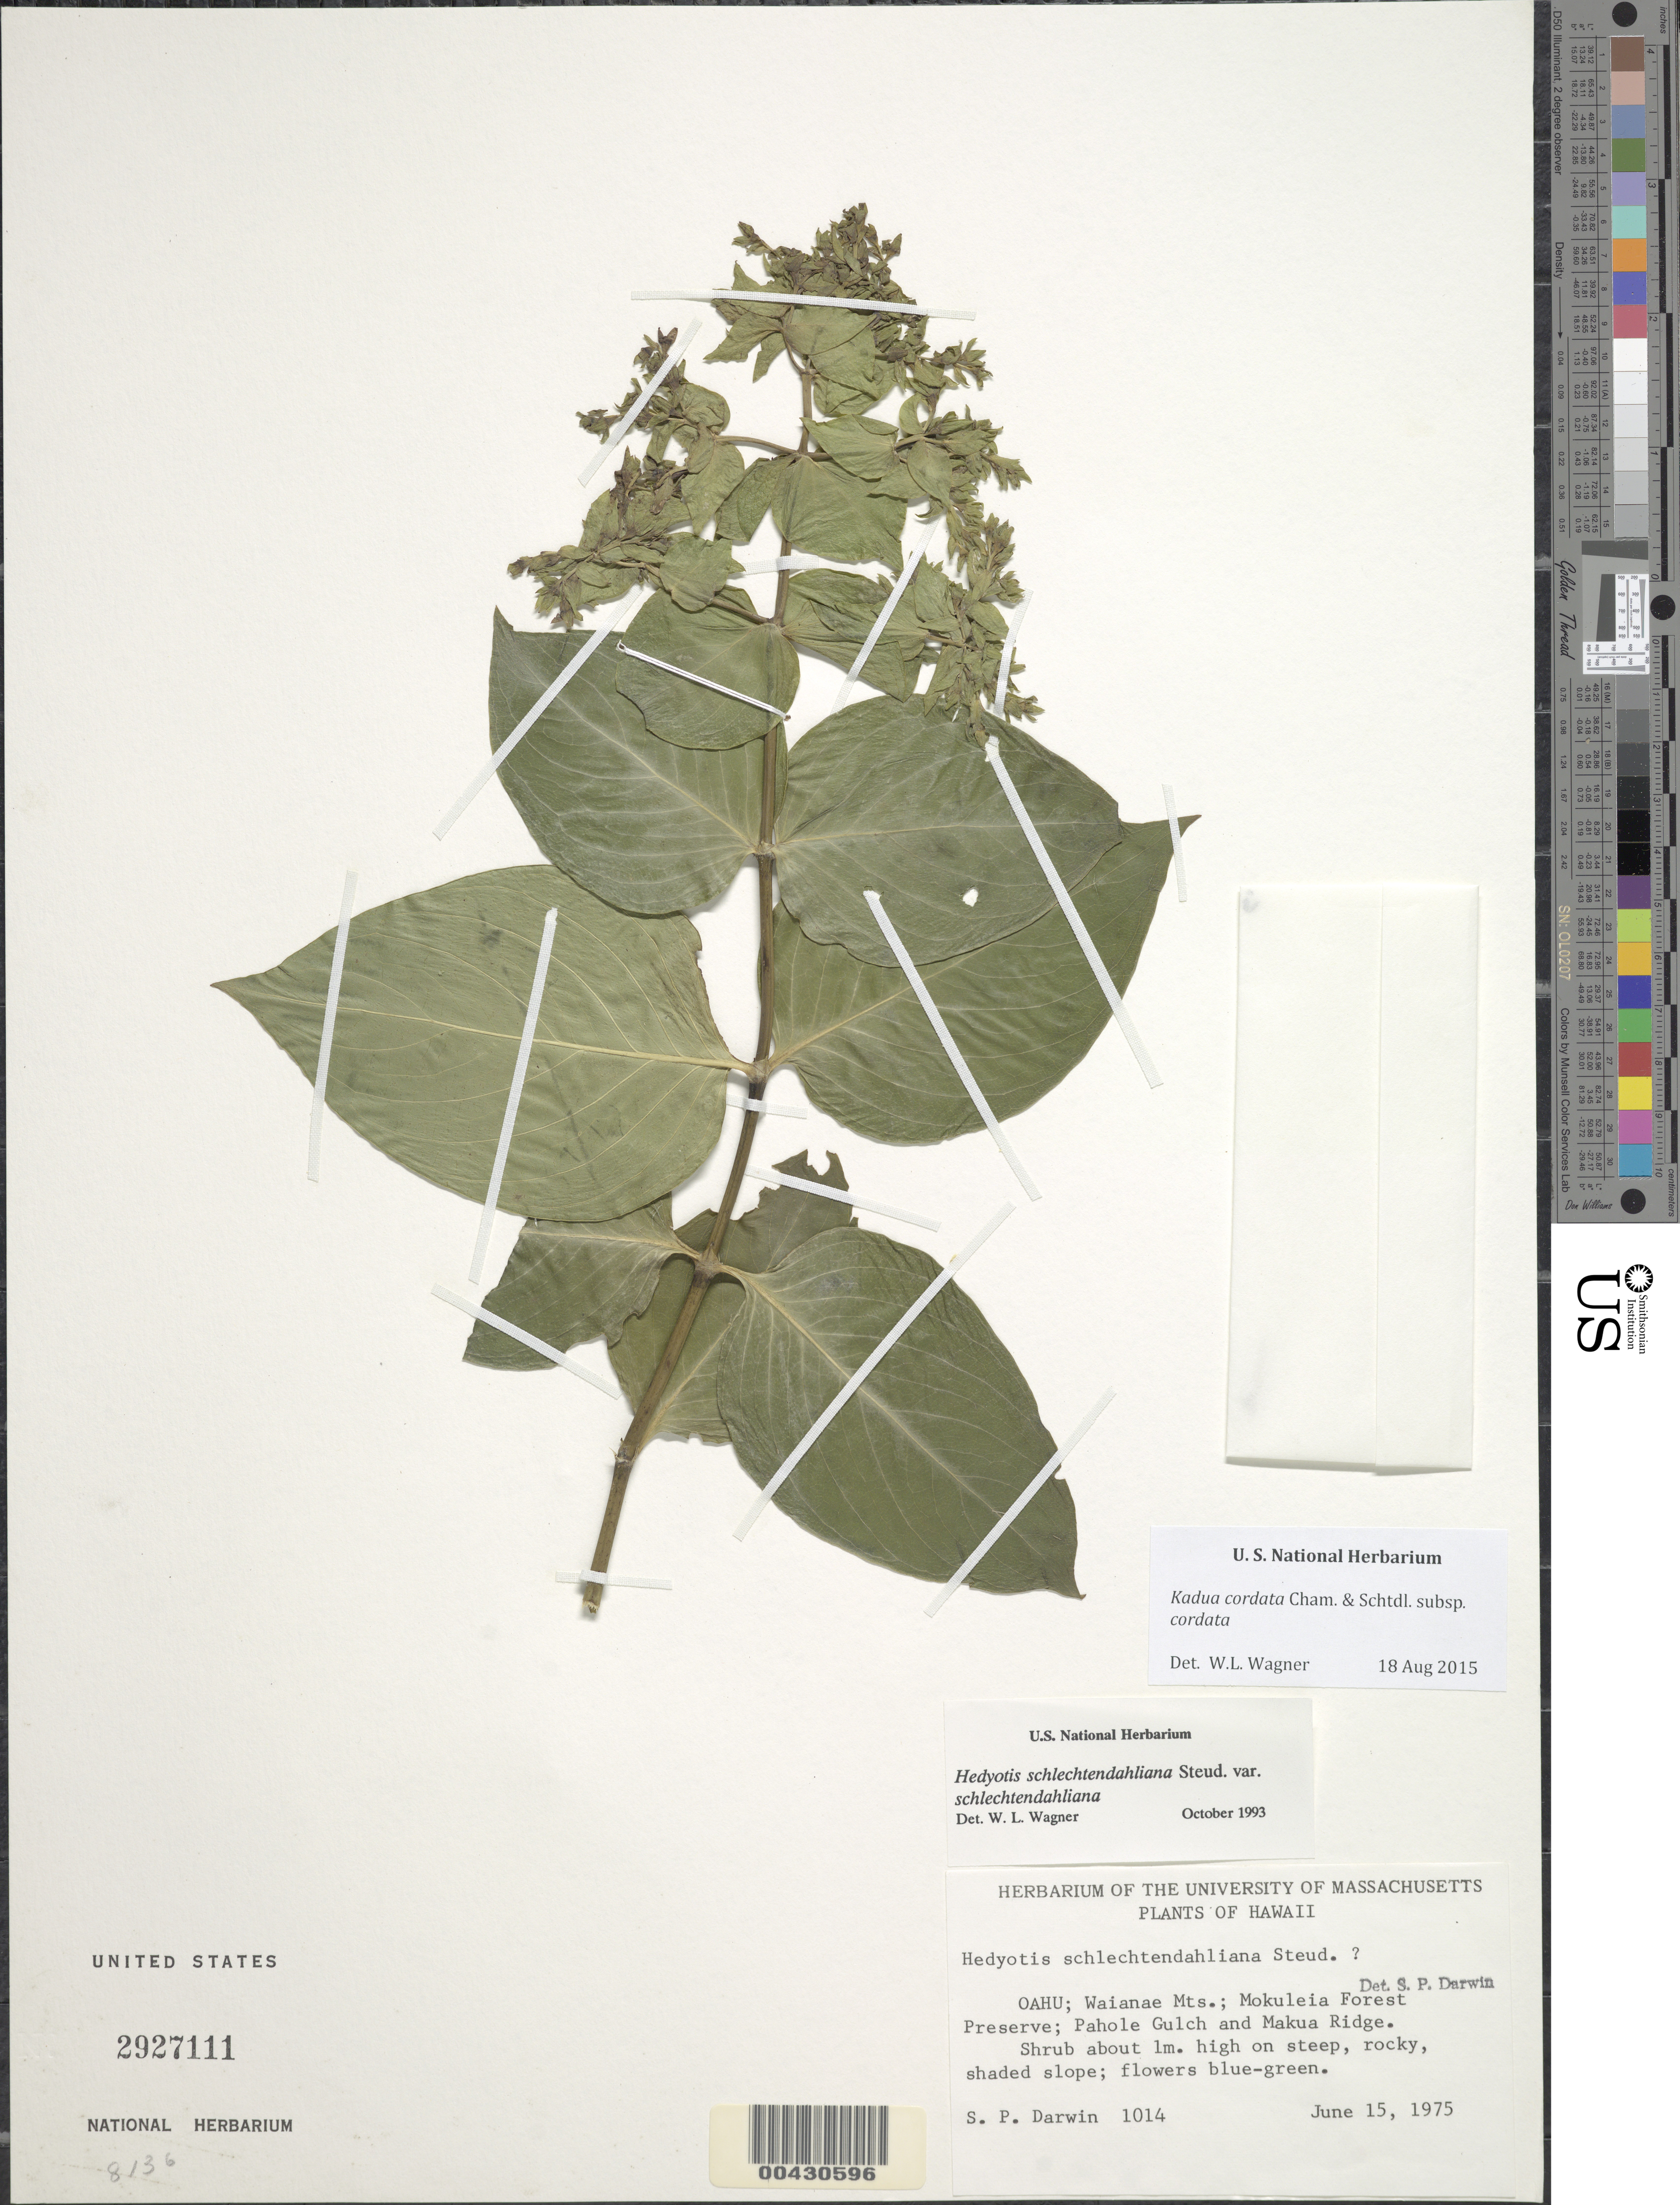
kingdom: Plantae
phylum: Tracheophyta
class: Magnoliopsida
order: Gentianales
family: Rubiaceae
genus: Kadua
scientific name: Kadua cordata subsp. cordata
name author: Cham. & Schltdl.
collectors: S. P. Darwin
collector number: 1014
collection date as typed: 15 Jun 1975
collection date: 1975-06-15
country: United States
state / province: Hawaii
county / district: Honolulu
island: Oahu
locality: Waianae Mountains, Mokuleia Forest Preserve; Pahole Gulch and Makua Ridge.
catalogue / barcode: US 2927111